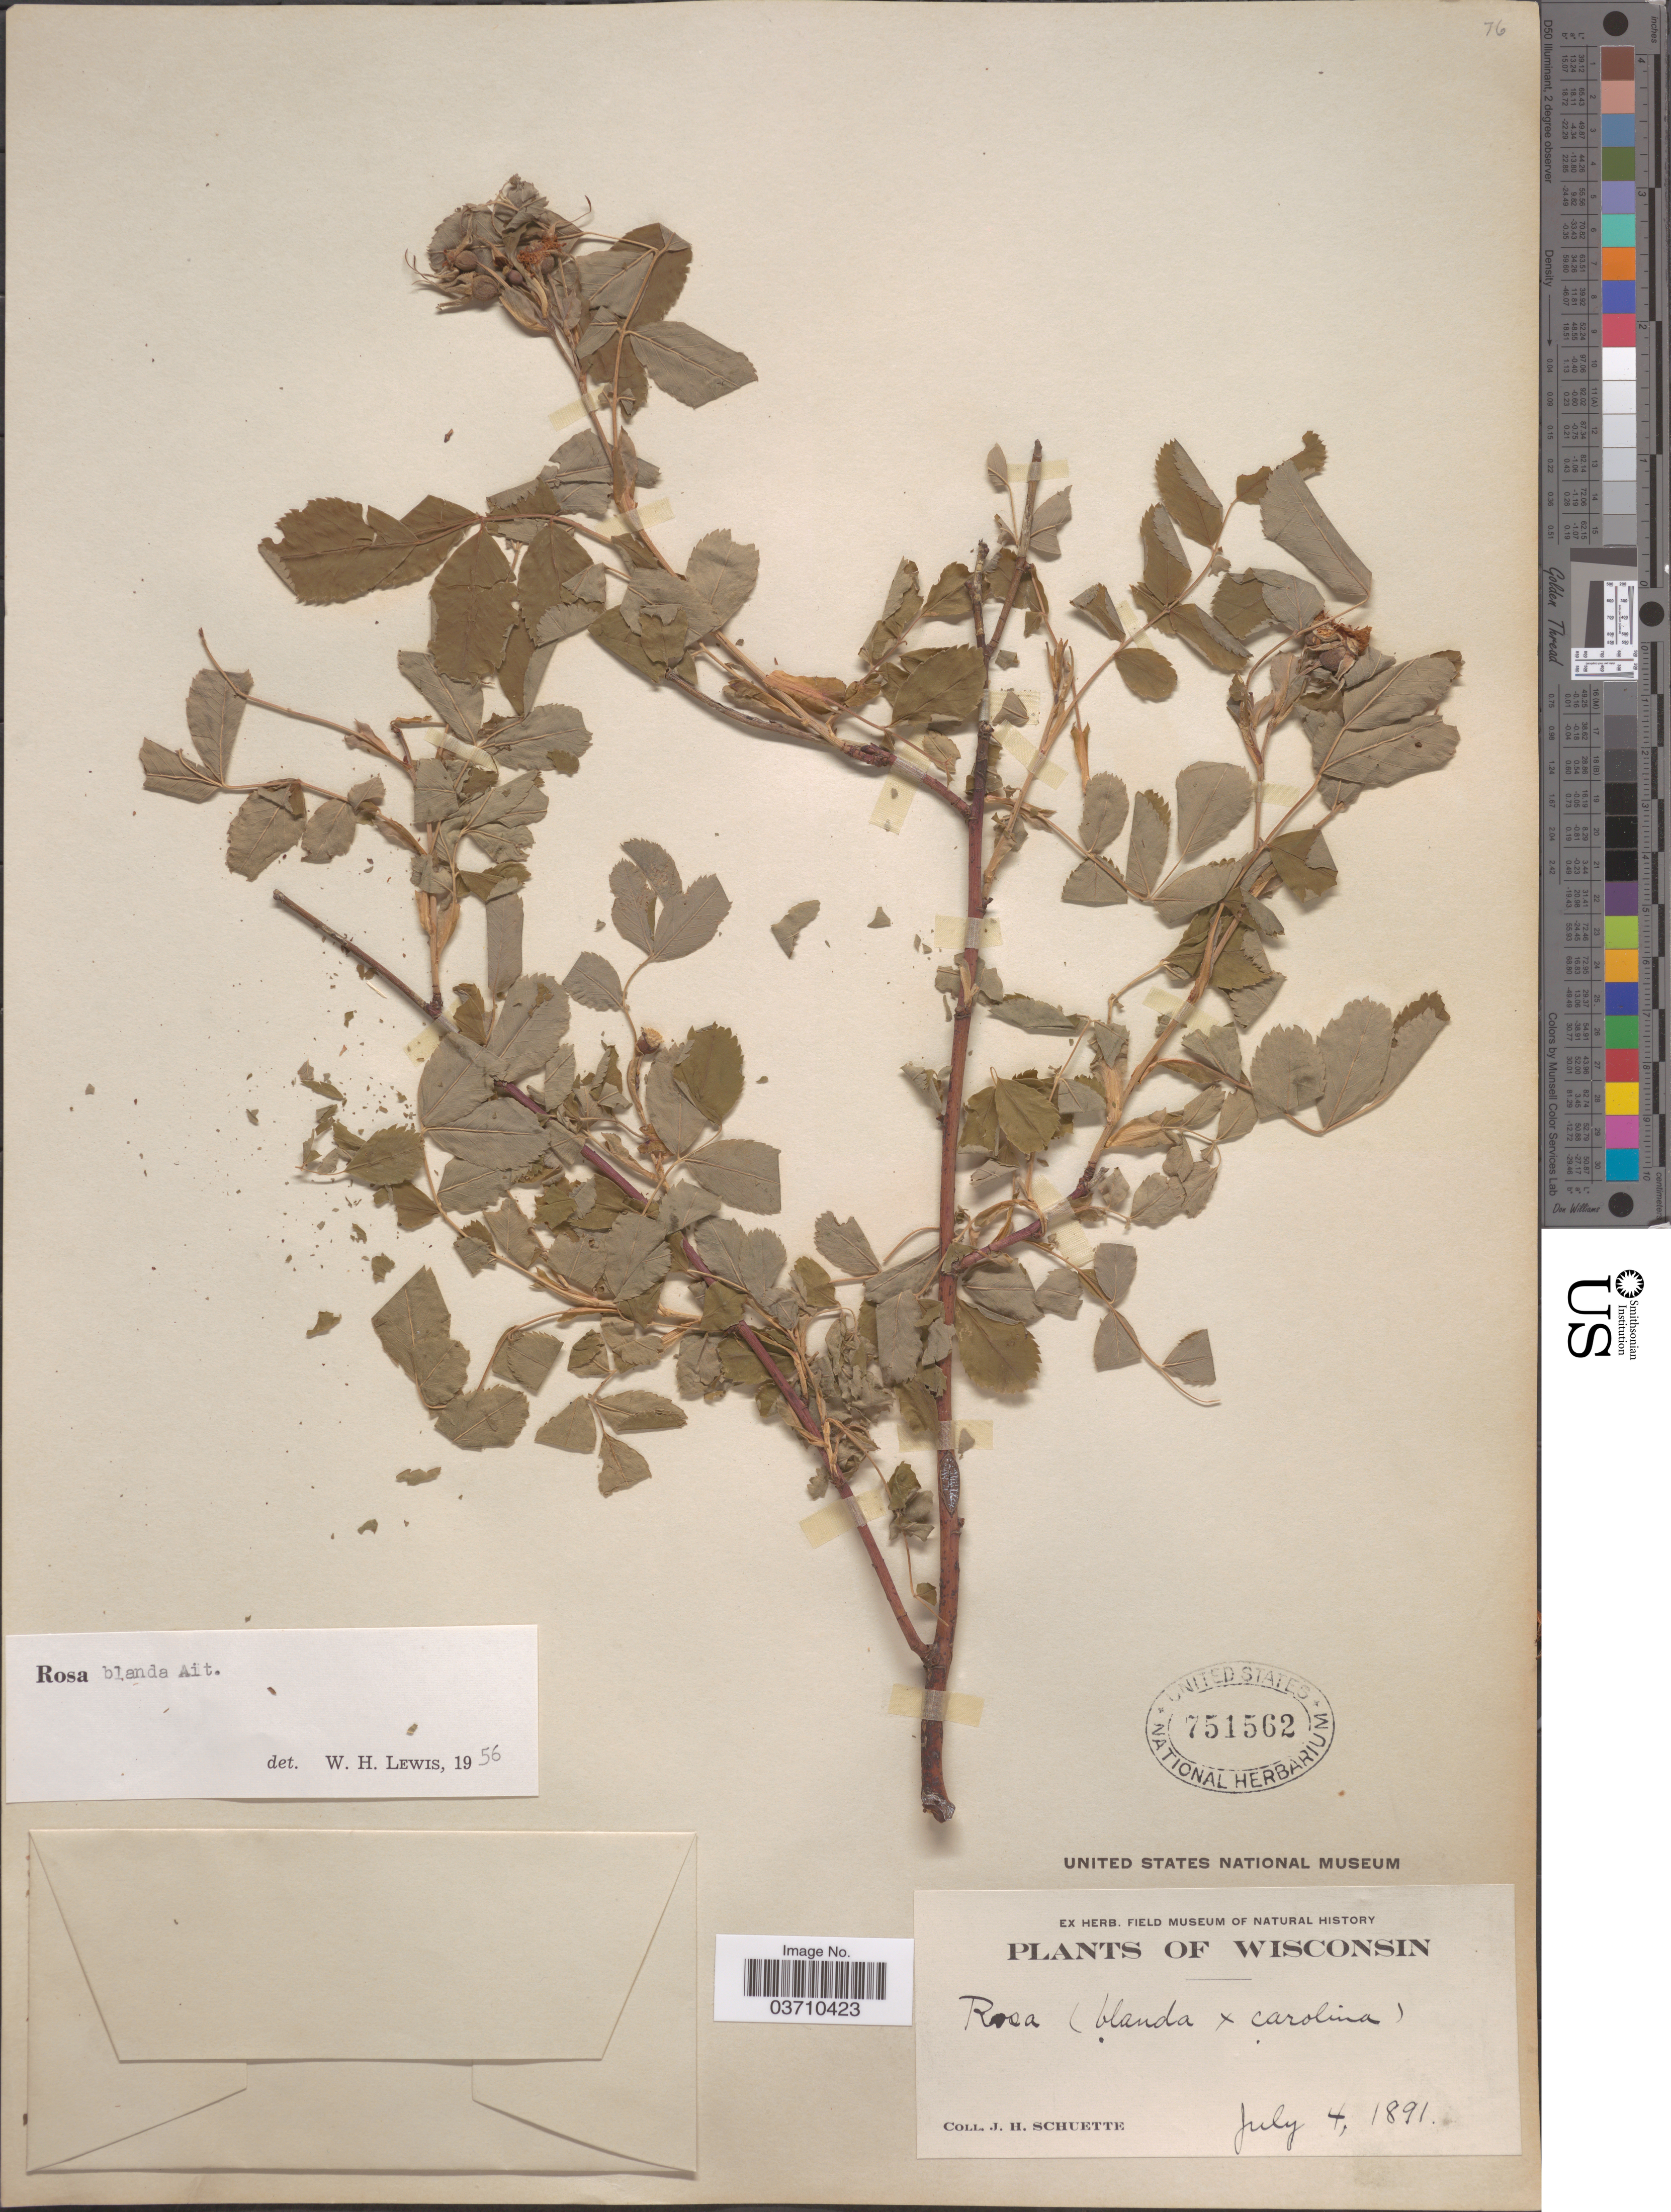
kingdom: Plantae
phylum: Tracheophyta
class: Magnoliopsida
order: Rosales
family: Rosaceae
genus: Rosa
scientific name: Rosa blanda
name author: Aiton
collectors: J. H. Schuette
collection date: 1891-07-04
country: United States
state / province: Wisconsin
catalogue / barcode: US 751562